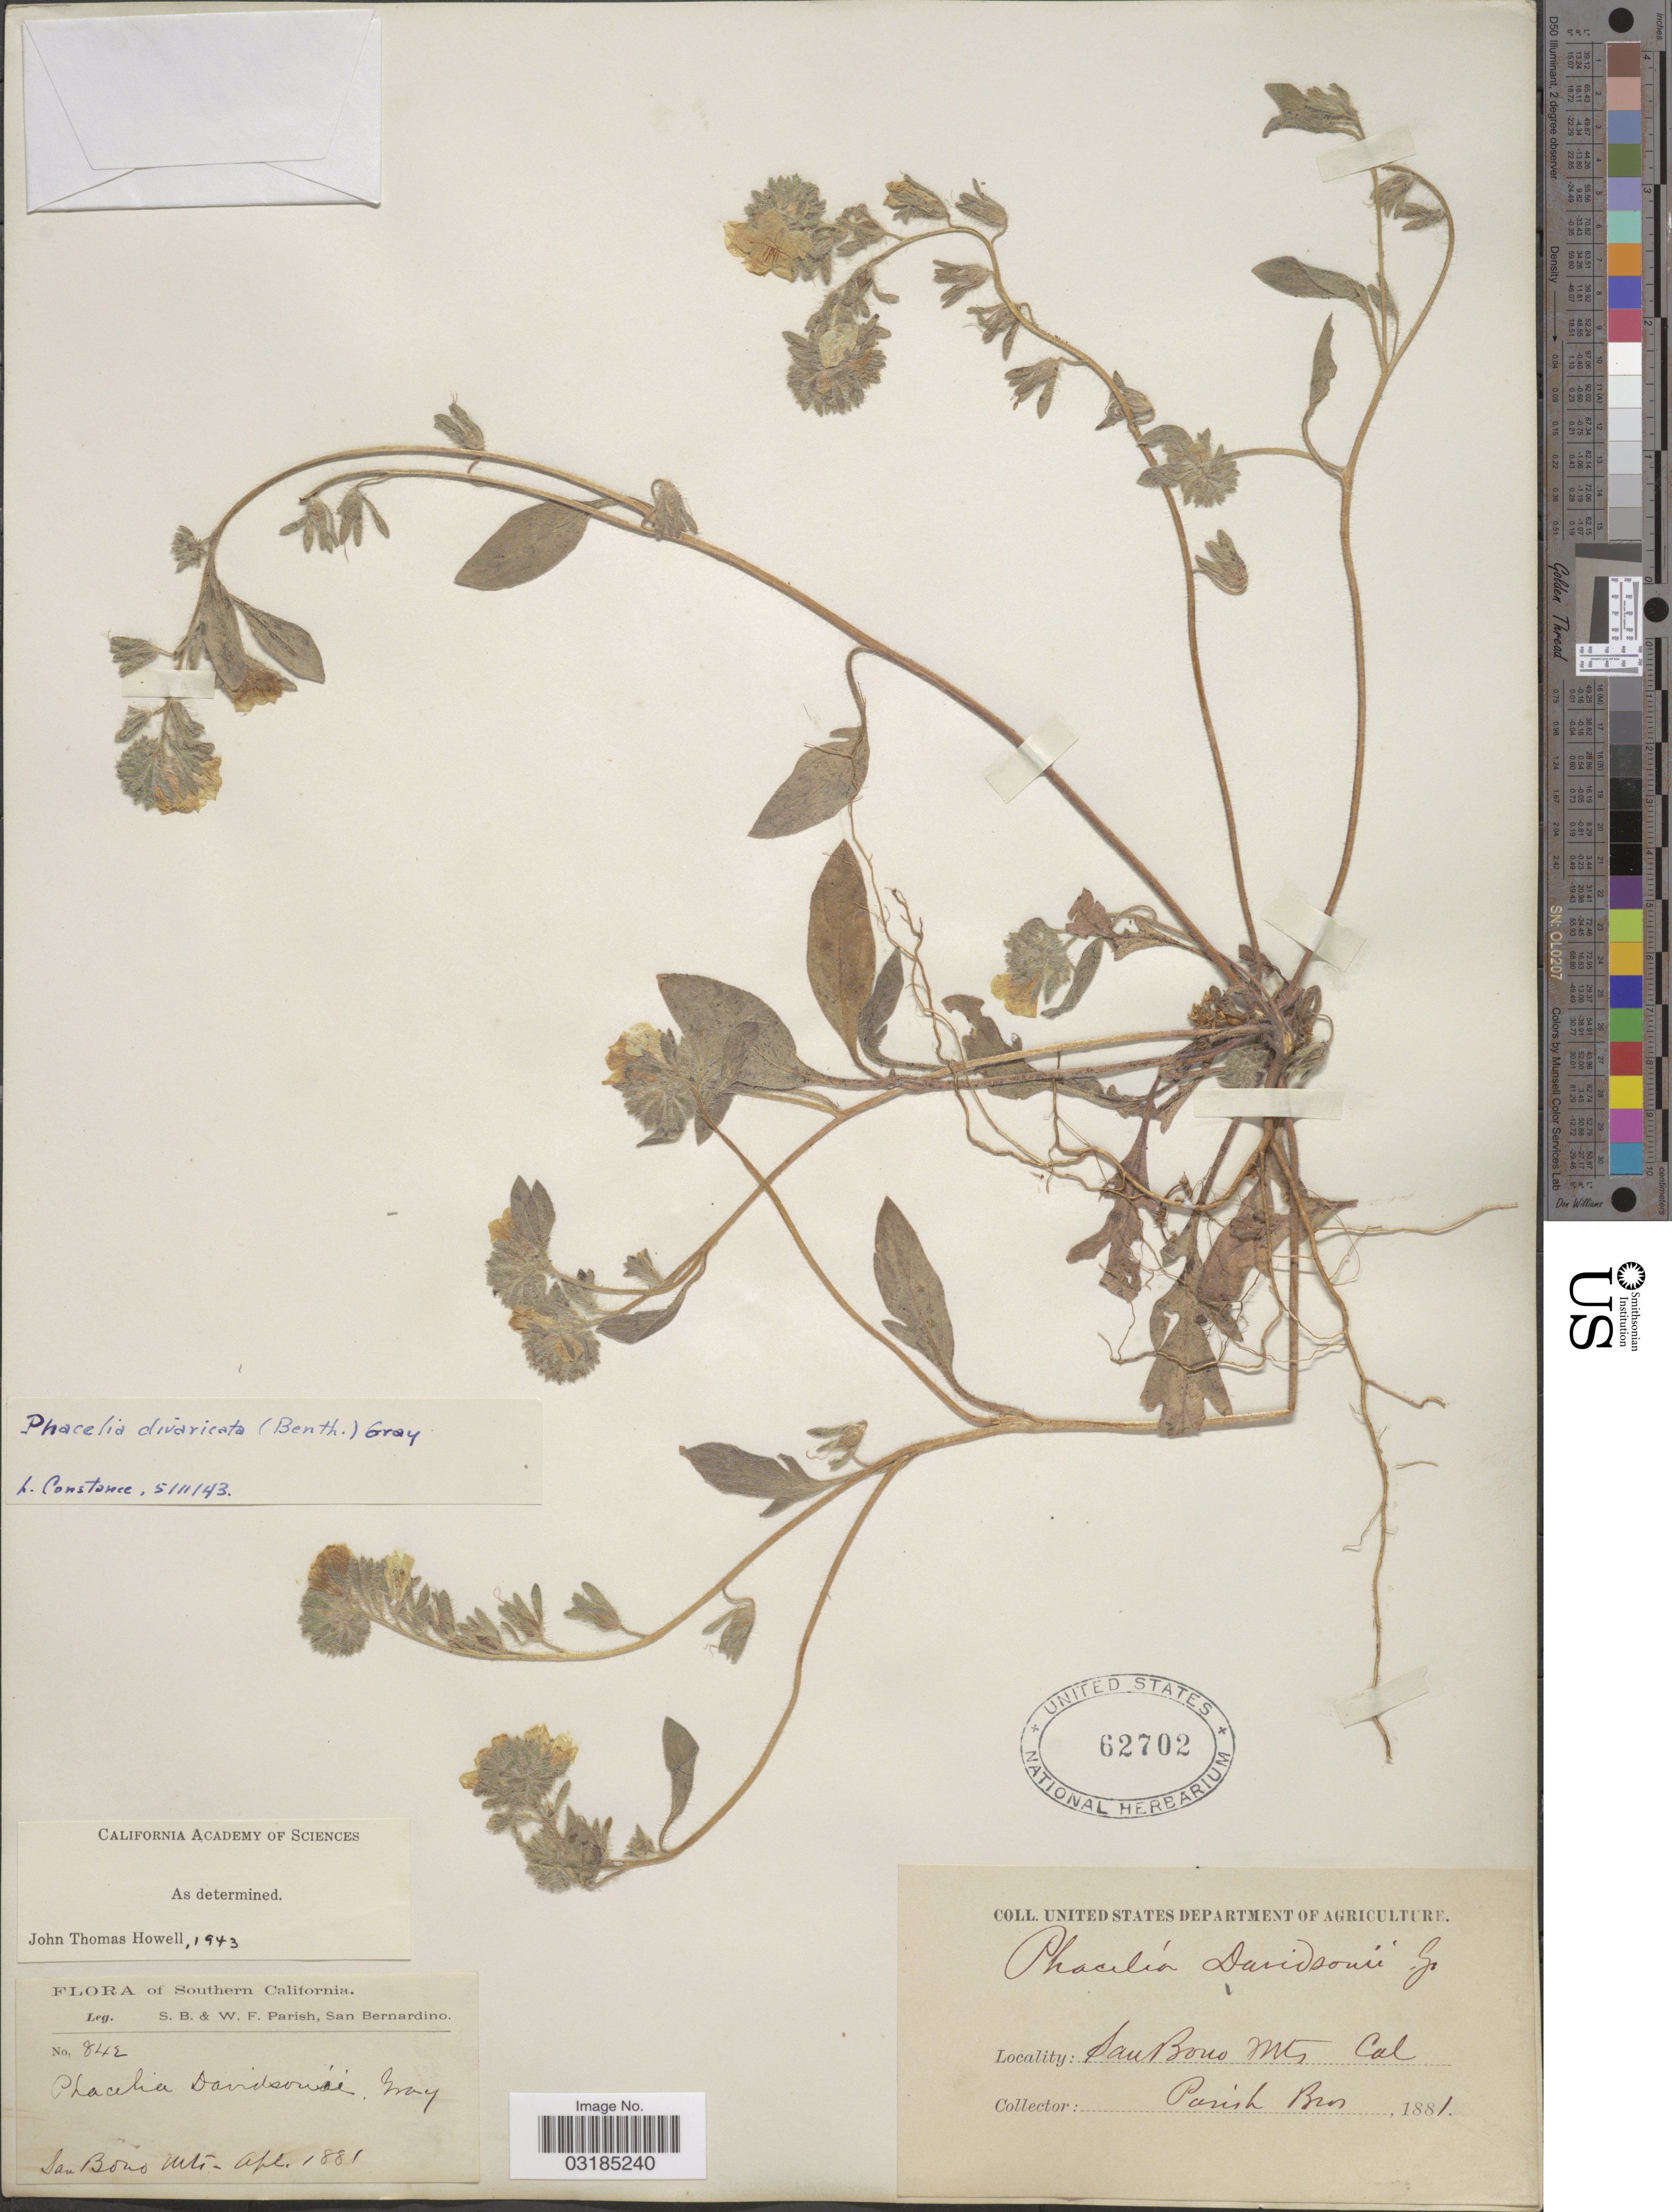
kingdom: Plantae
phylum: Tracheophyta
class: Magnoliopsida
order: Boraginales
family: Hydrophyllaceae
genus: Phacelia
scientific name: Phacelia davidsonii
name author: A. Gray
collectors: S. B. Parish & W. F. Parish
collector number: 84e*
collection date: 1881-04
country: United States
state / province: California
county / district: San Bernardino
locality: Southern California. San Bono Mts.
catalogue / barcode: US 62702